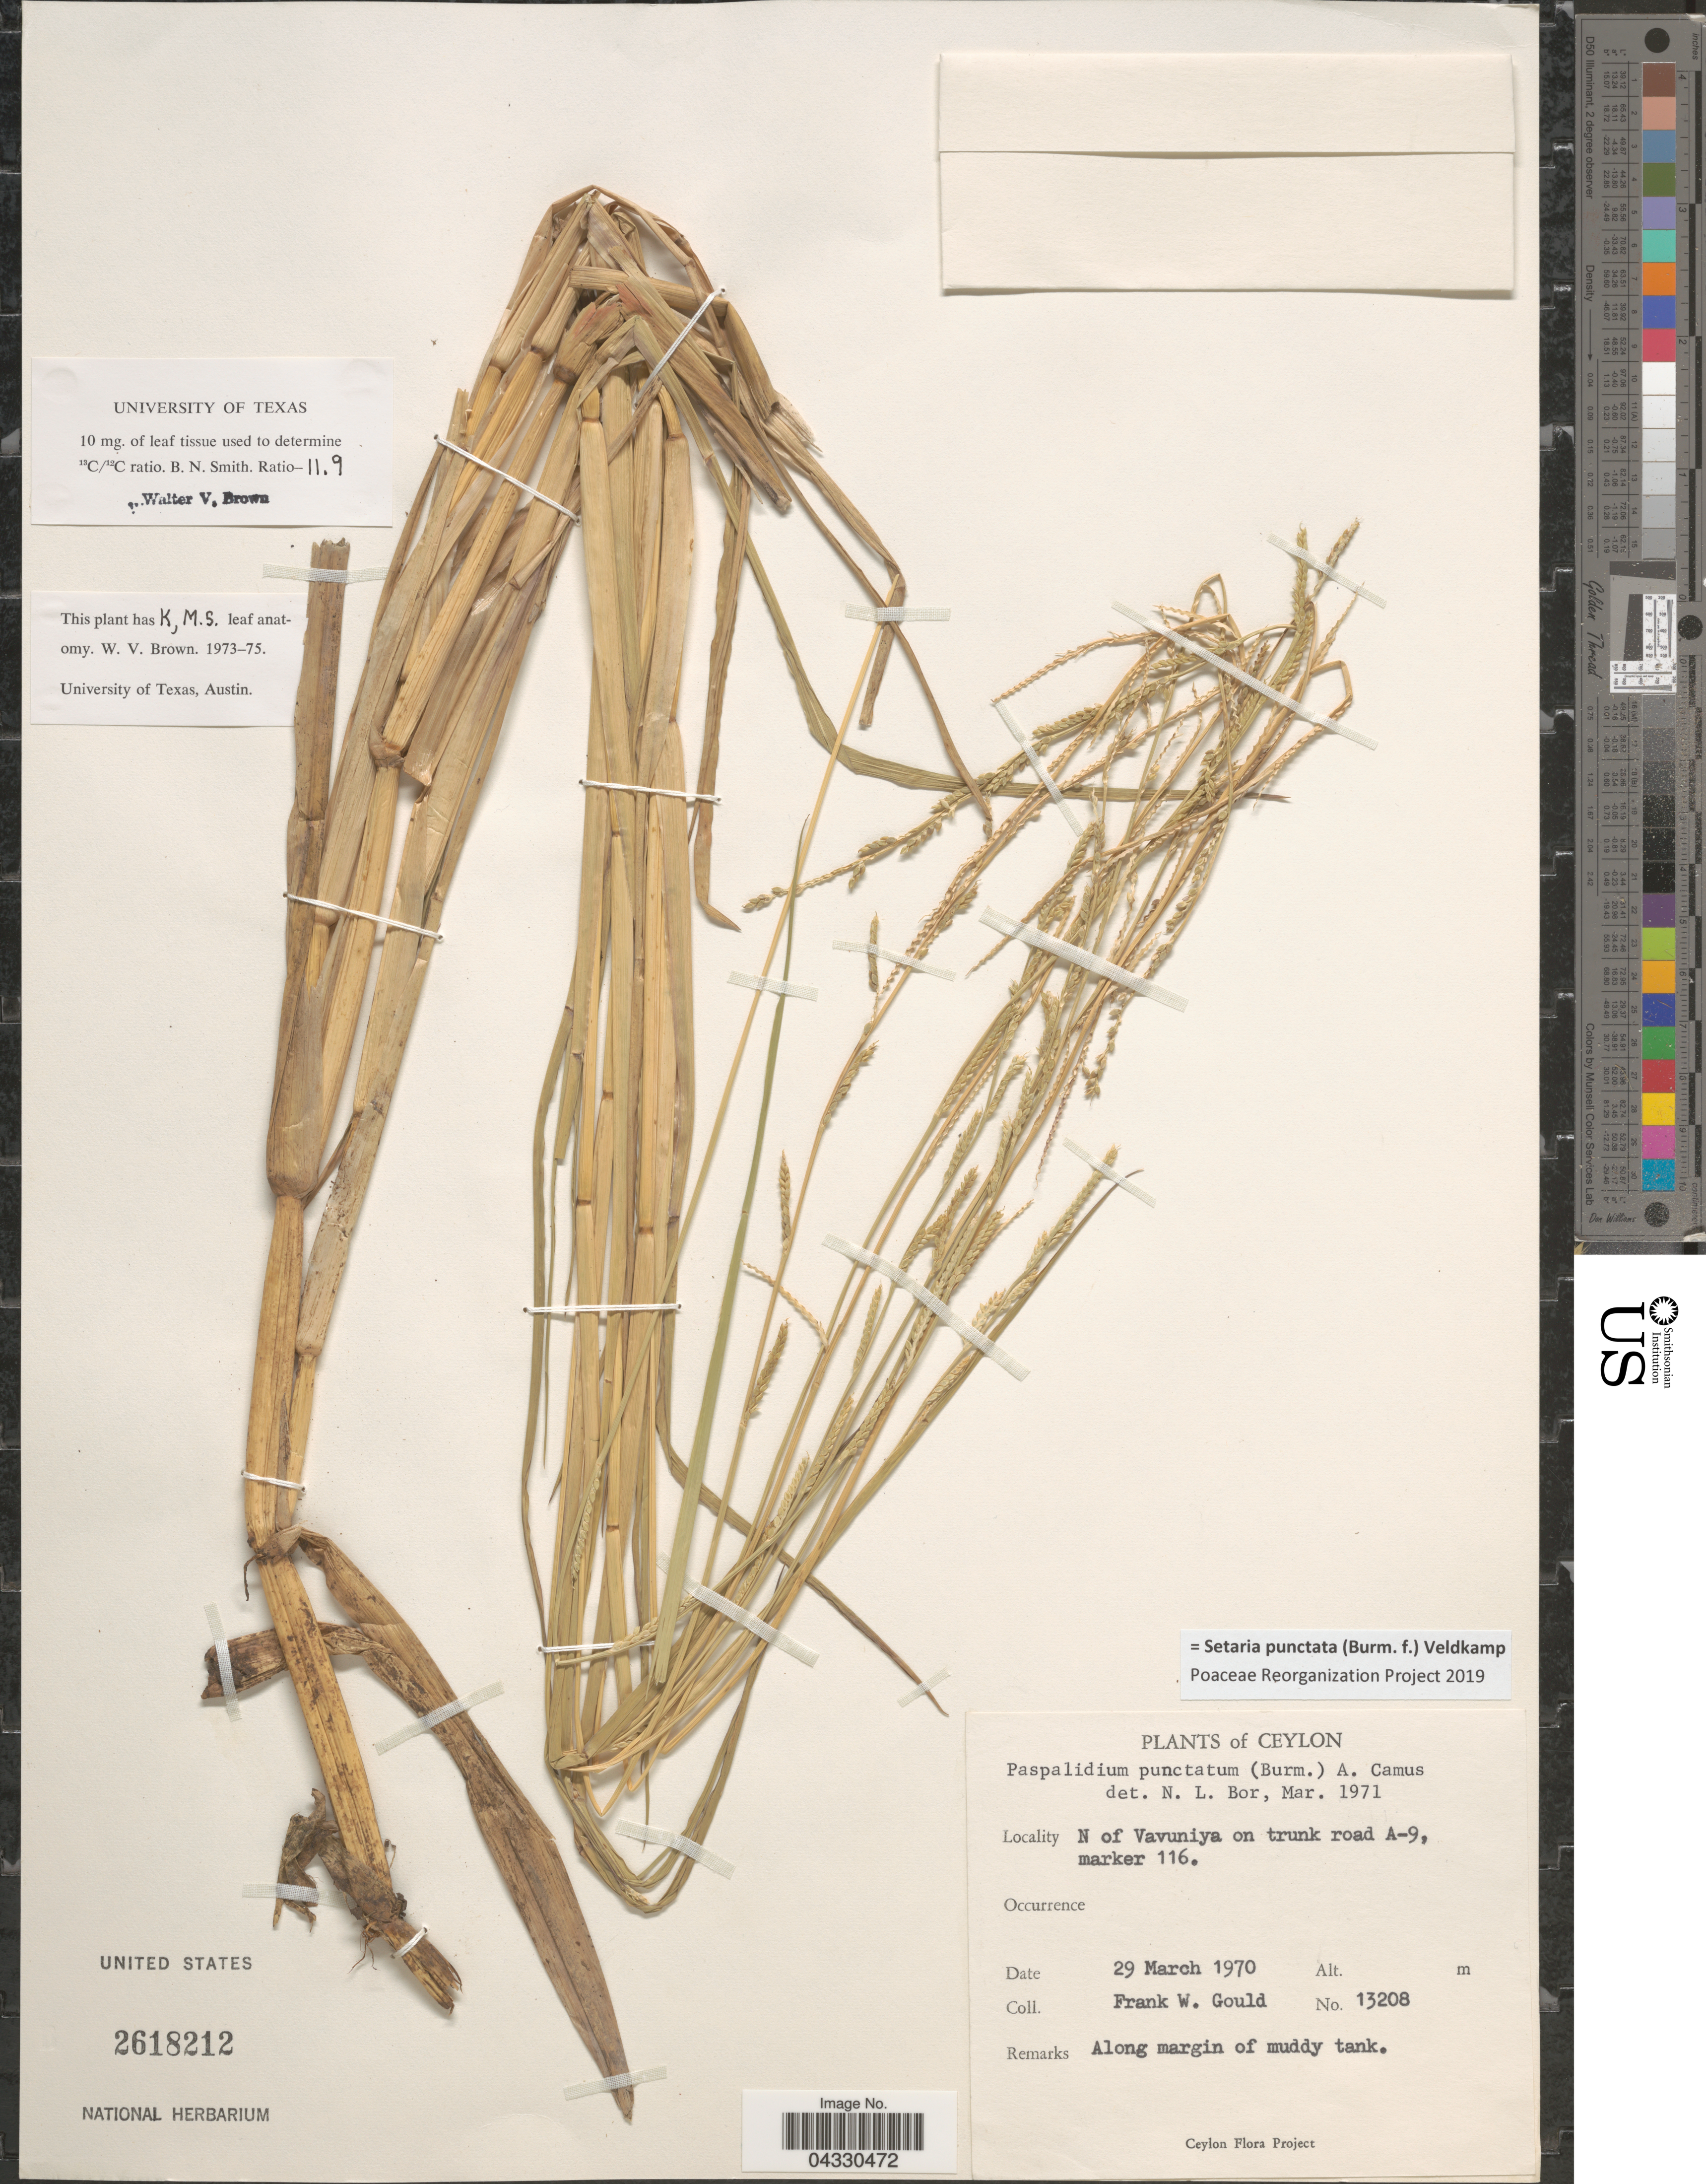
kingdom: Plantae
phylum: Tracheophyta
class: Liliopsida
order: Poales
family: Poaceae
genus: Setaria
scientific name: Setaria punctata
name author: (Burm. f.) Veldkamp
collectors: F. W. Gould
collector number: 13208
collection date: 1970-03-29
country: Sri Lanka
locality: Ceylon. N of Vavuniya on trunk road A-9, marker 116.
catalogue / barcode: US 2618212